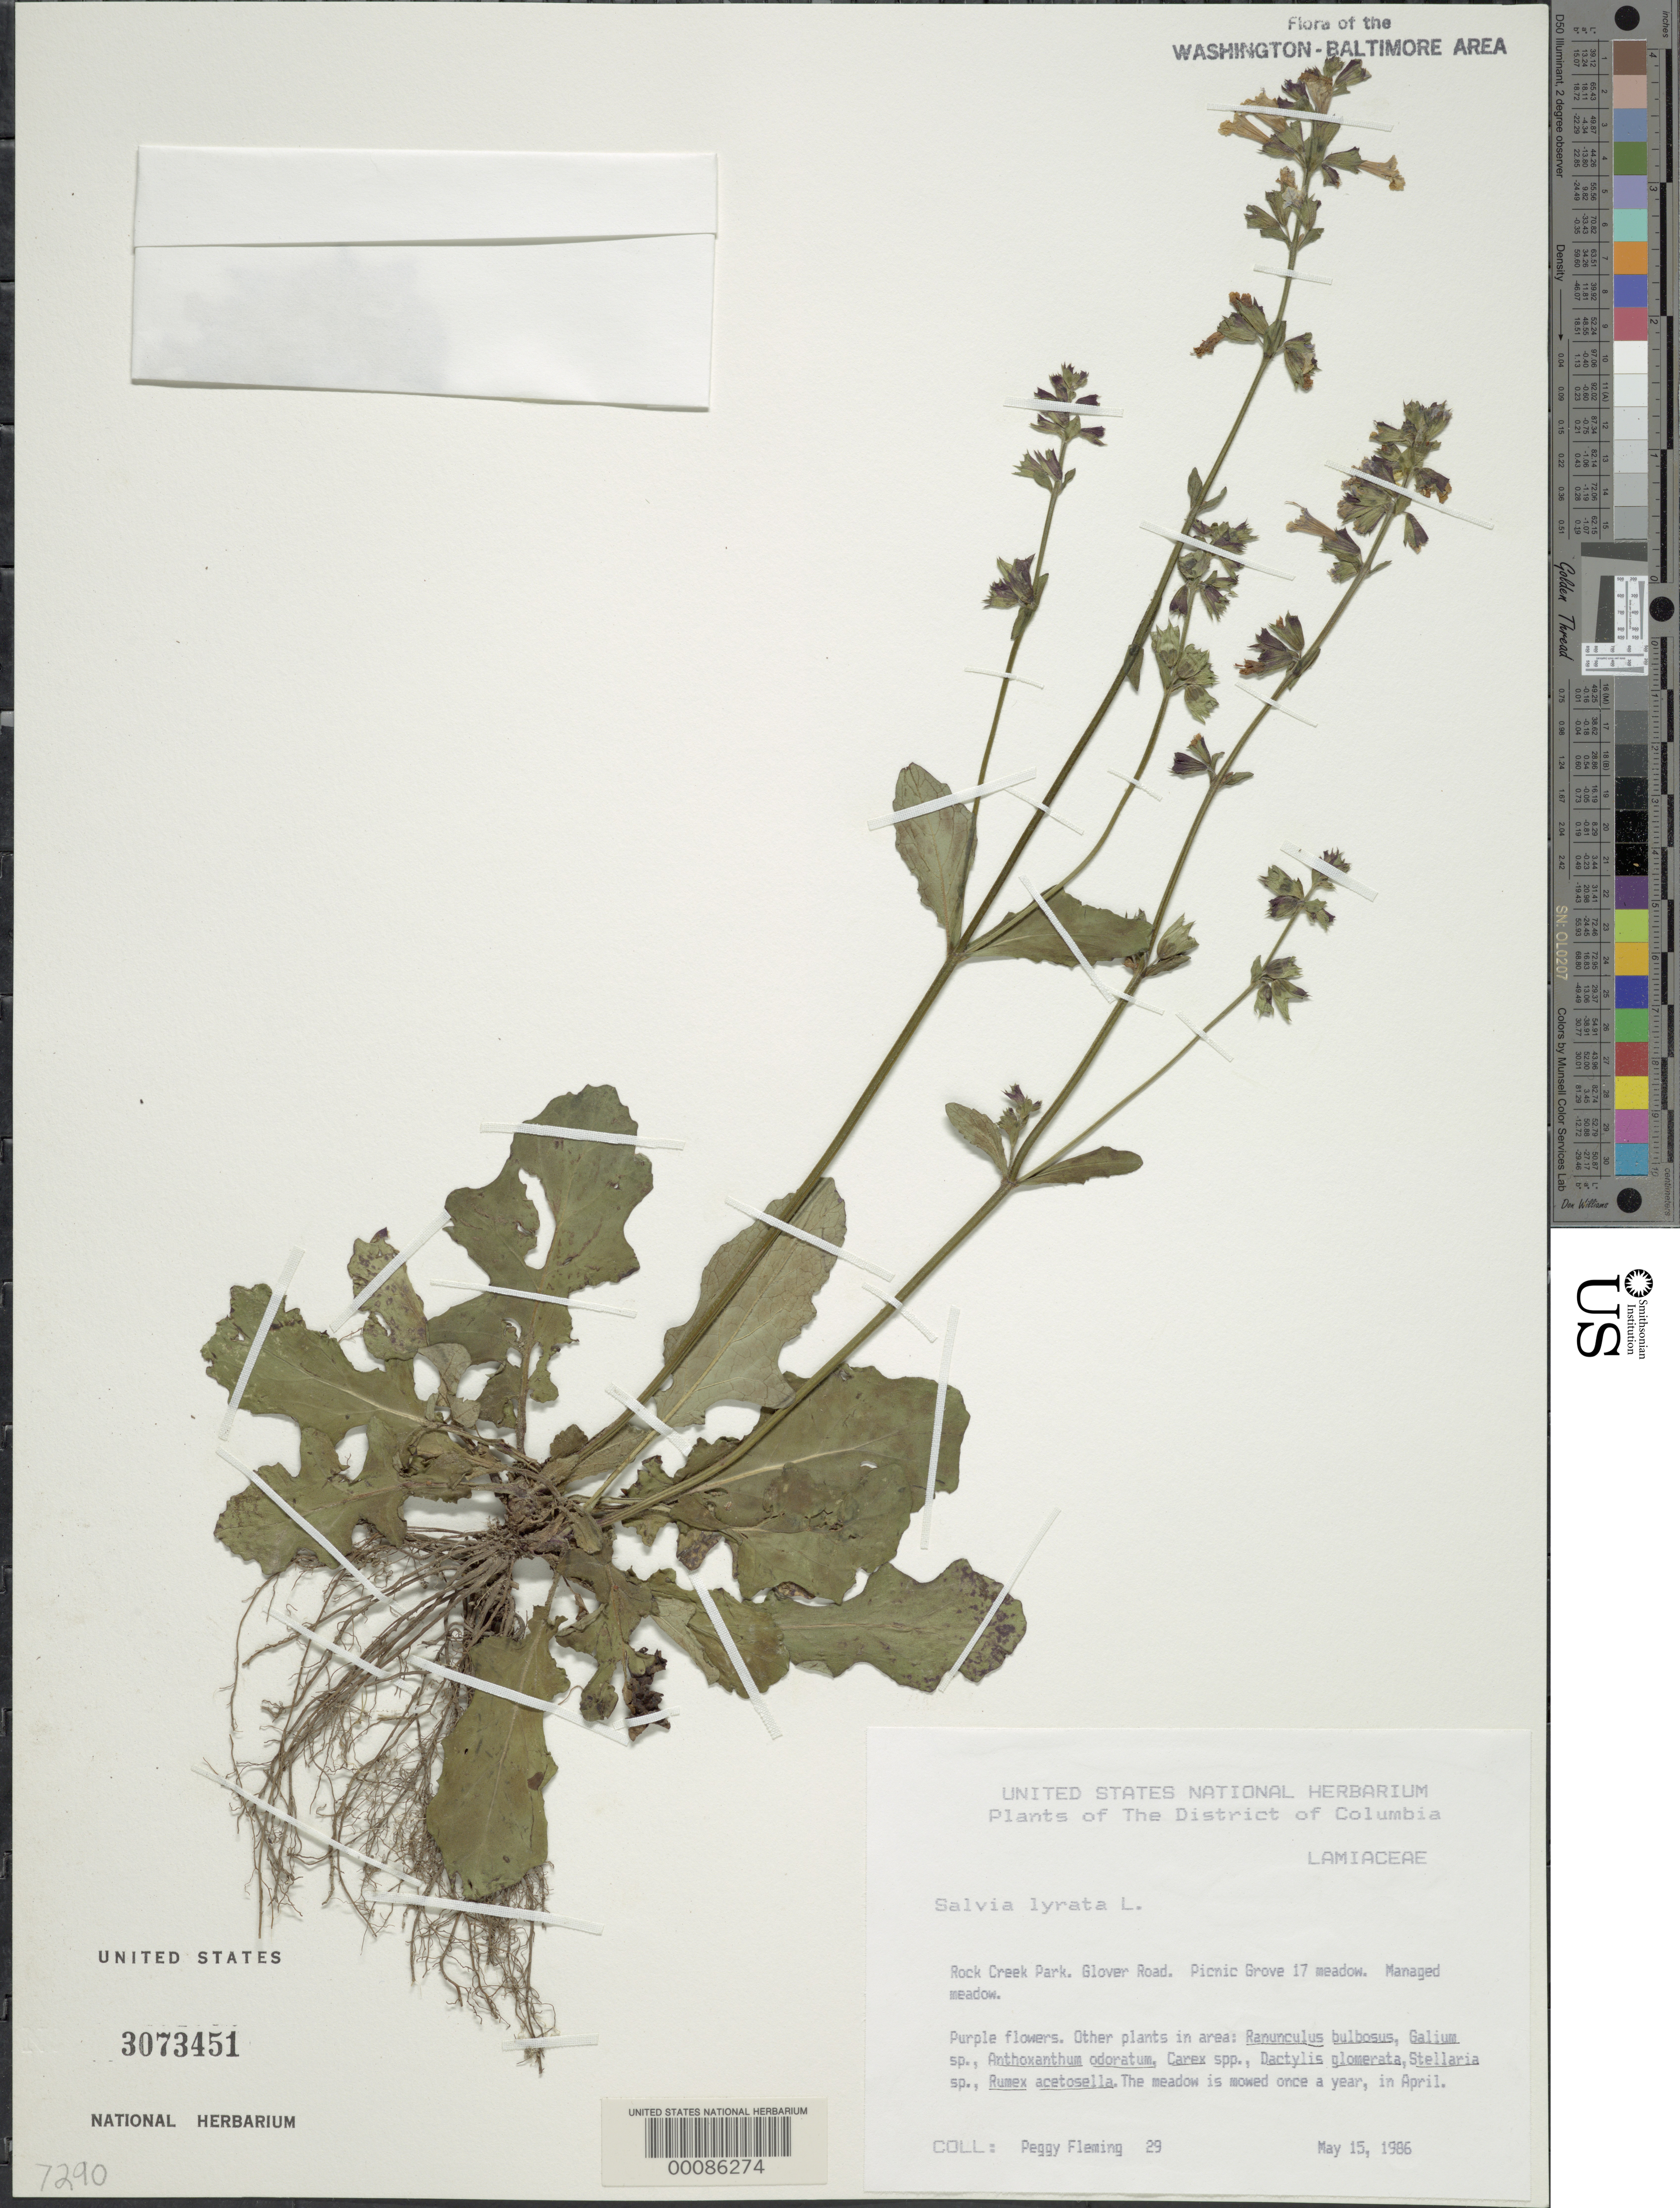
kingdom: Plantae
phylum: Tracheophyta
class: Magnoliopsida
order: Lamiales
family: Lamiaceae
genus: Salvia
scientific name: Salvia lyrata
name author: L.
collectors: P. Fleming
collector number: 29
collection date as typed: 15 May 1986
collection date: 1986-05-15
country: United States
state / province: District of Columbia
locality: Rock Creek Park. Glover Road. Picnic Grove 17 meadow.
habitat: Managed meadow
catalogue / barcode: US 3073451